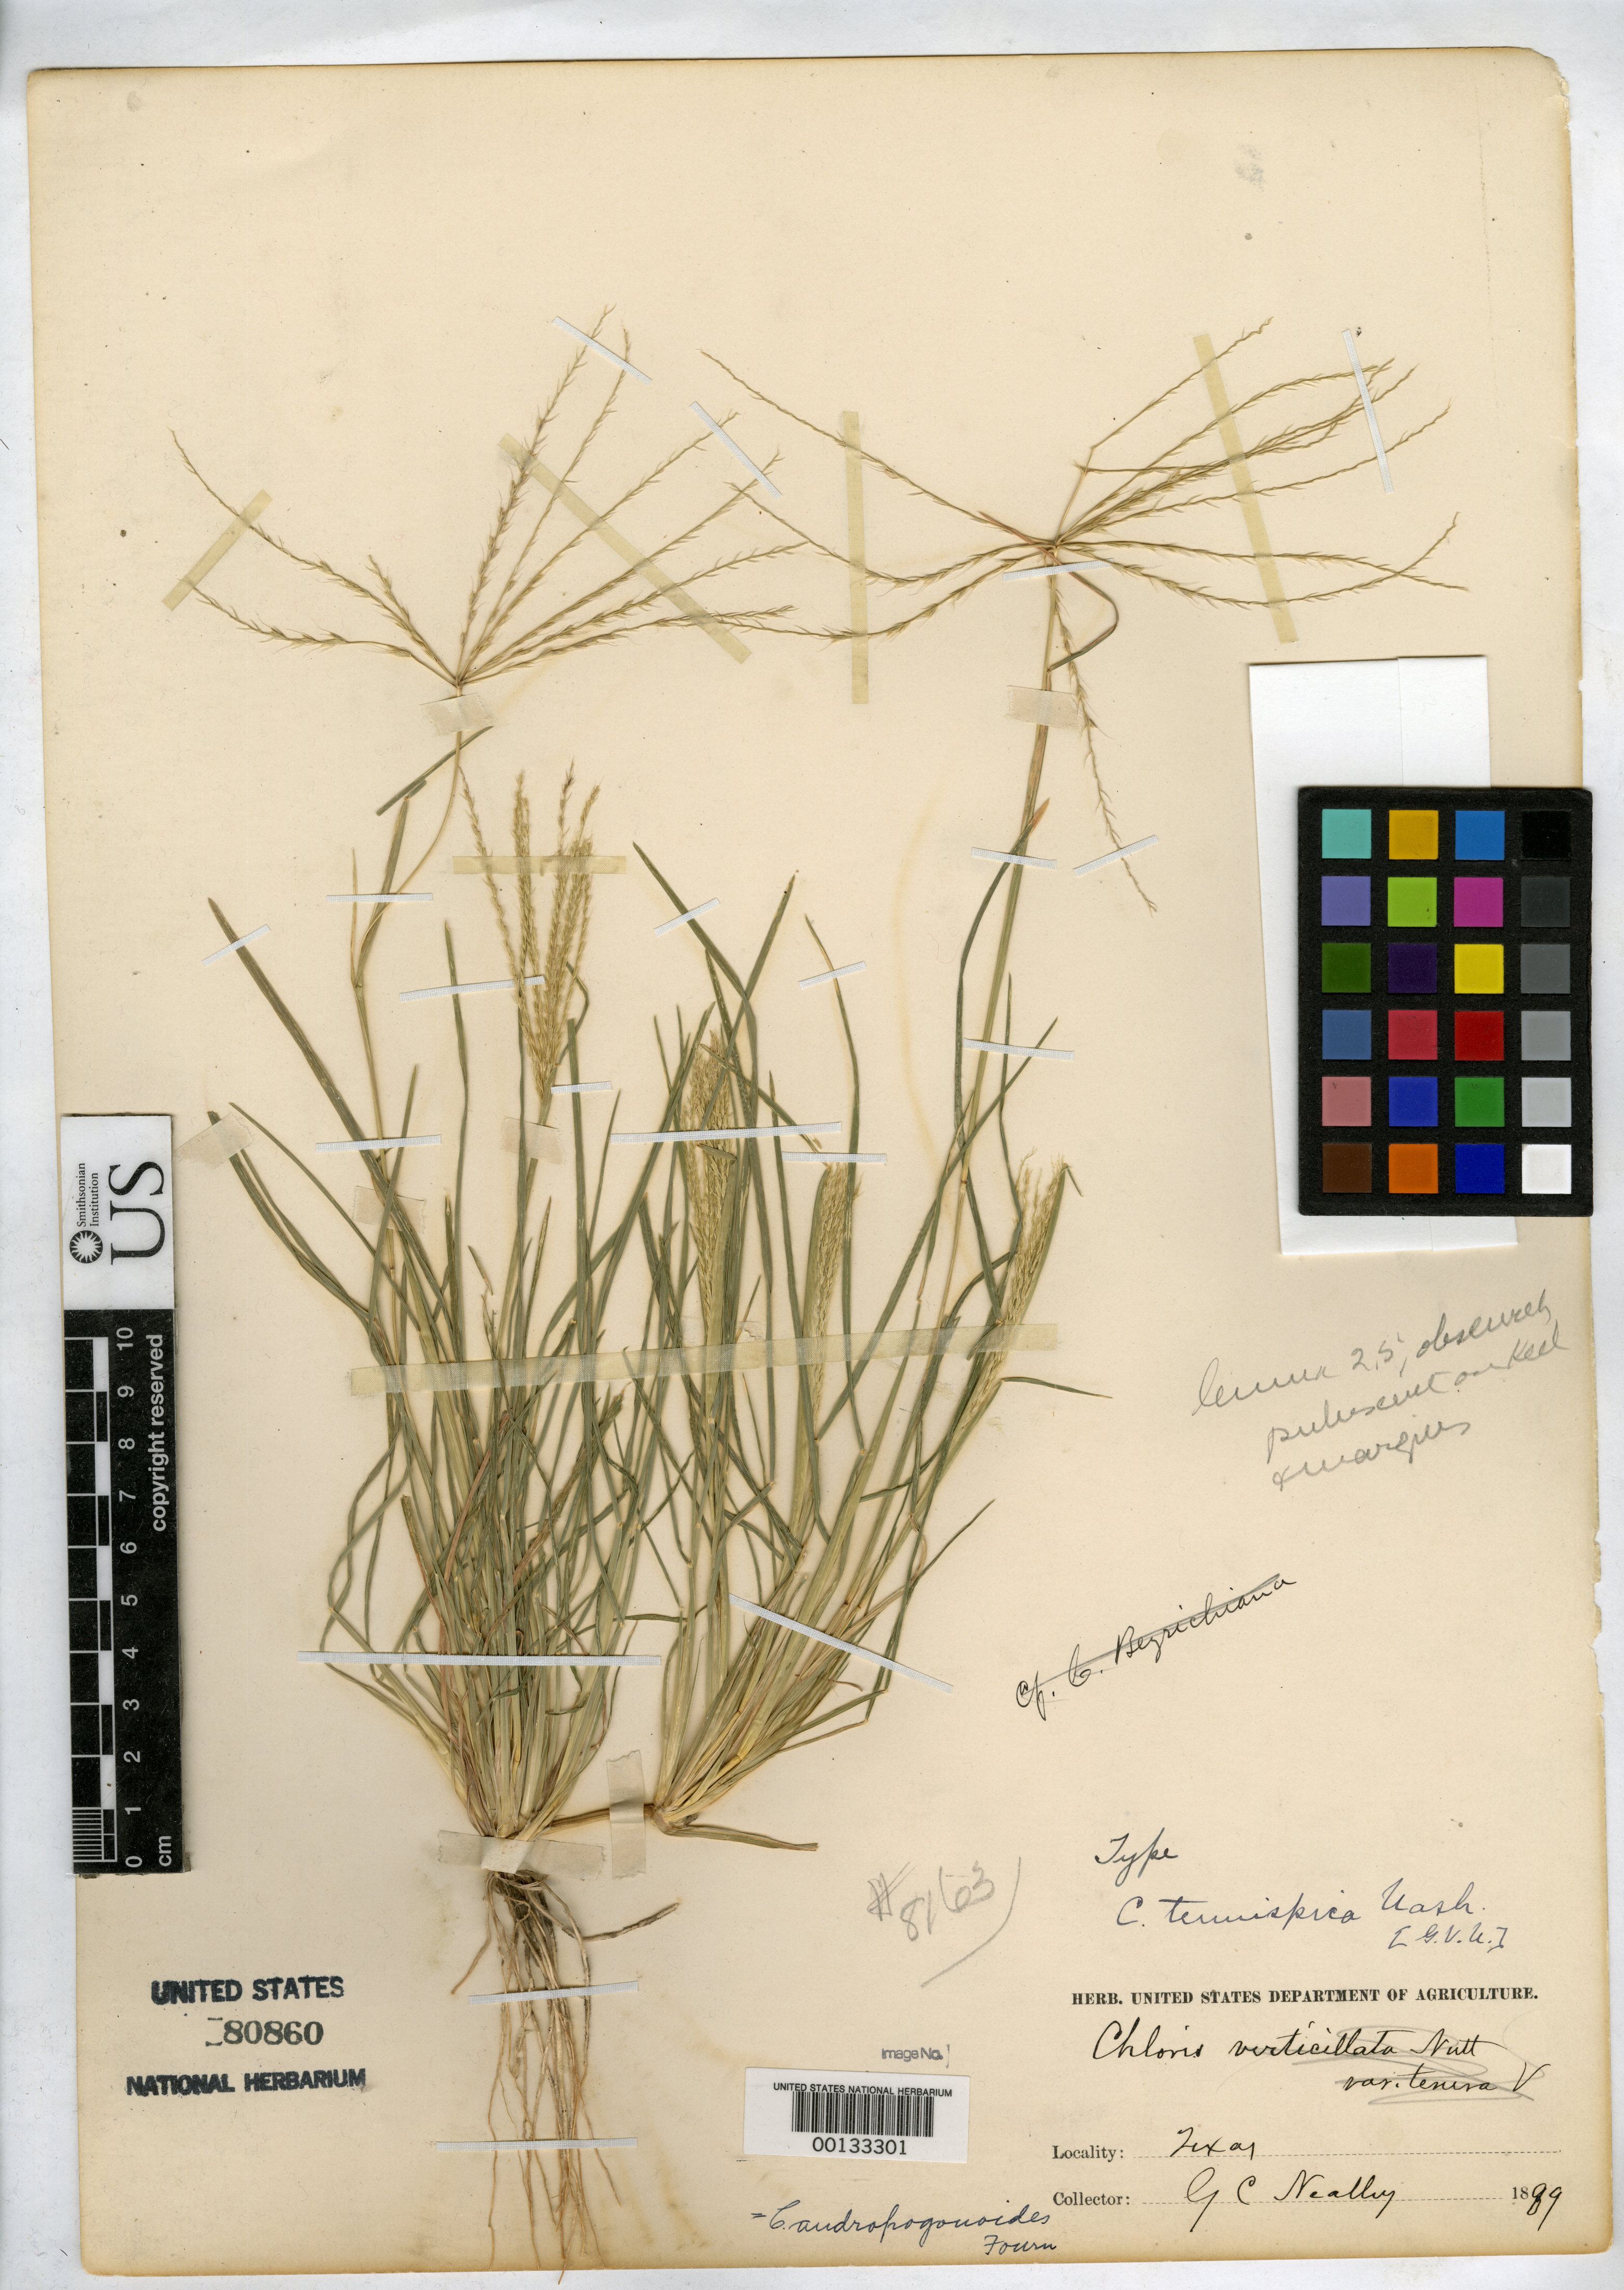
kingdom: Plantae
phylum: Tracheophyta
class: Liliopsida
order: Poales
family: Poaceae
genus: Chloris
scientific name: Chloris tenuispica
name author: Nash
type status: Lectotype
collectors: G. C. Nealley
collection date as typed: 1889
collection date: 1889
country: United States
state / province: Texas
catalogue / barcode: US 80860